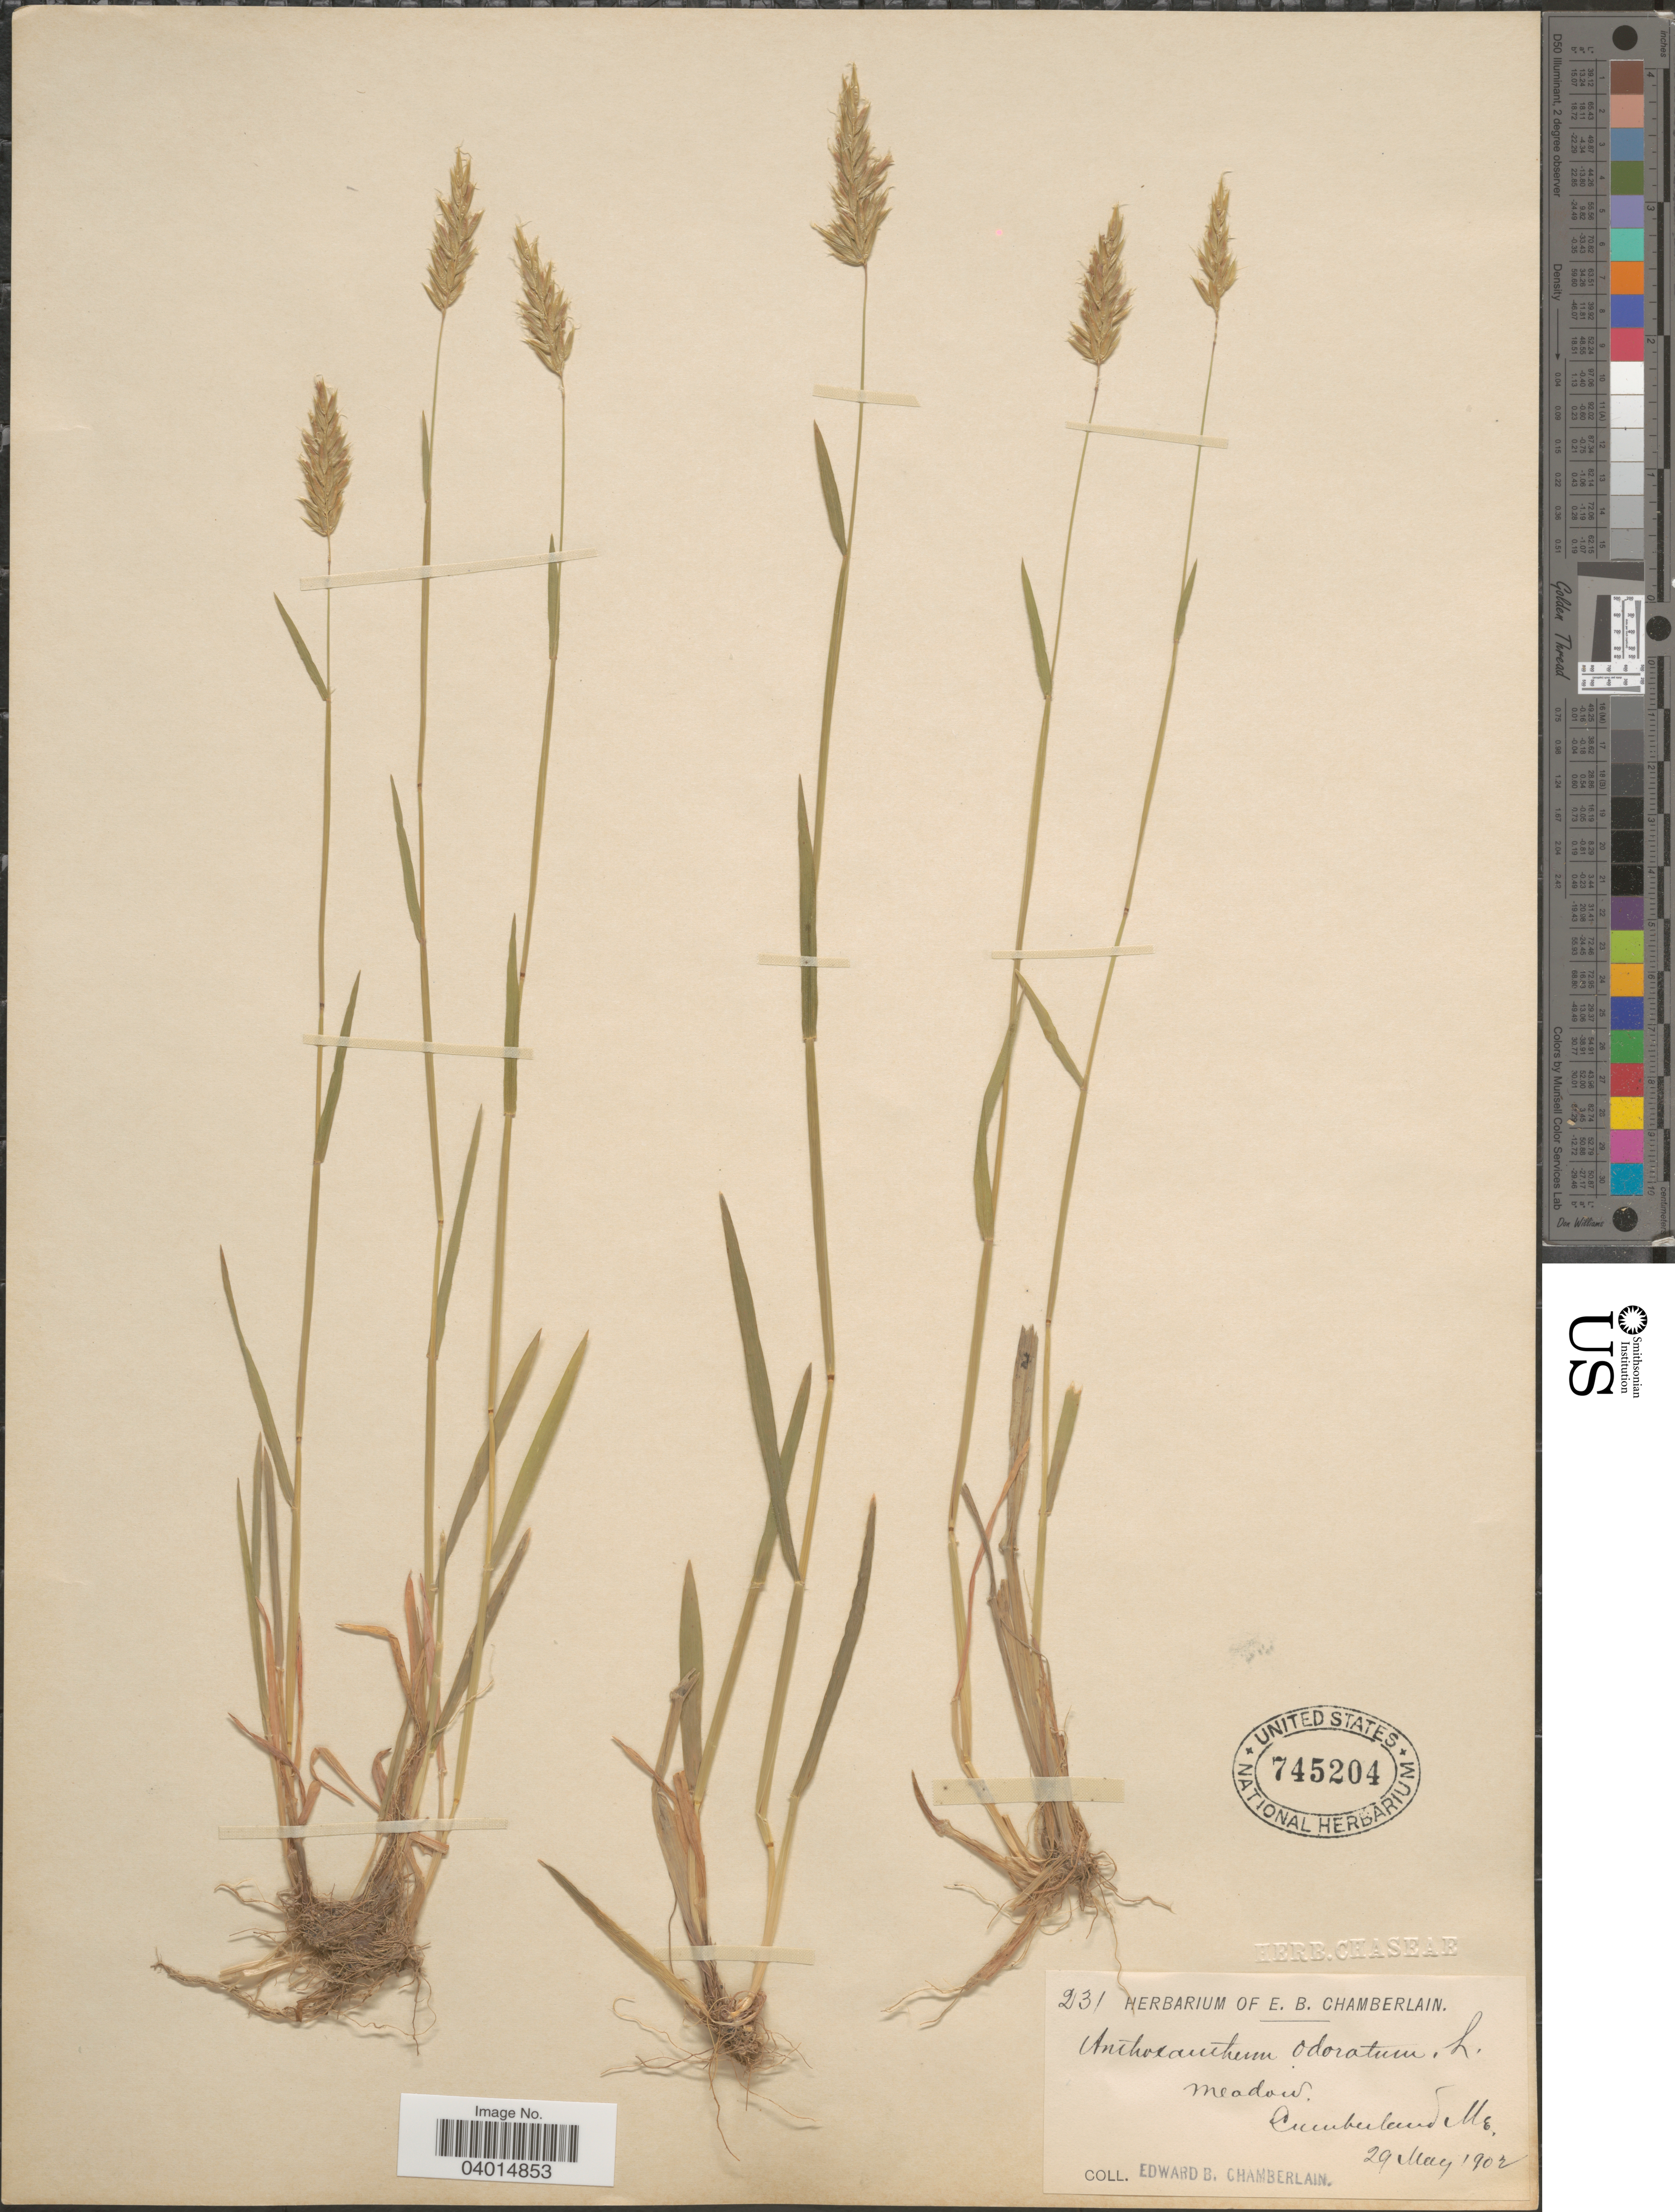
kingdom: Plantae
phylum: Tracheophyta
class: Liliopsida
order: Poales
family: Poaceae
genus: Anthoxanthum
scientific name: Anthoxanthum odoratum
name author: L.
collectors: E. Chamberlain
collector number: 231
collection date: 1902-05-29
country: United States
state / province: Maine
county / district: Cumberland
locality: Cumberland.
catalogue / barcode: US 745204